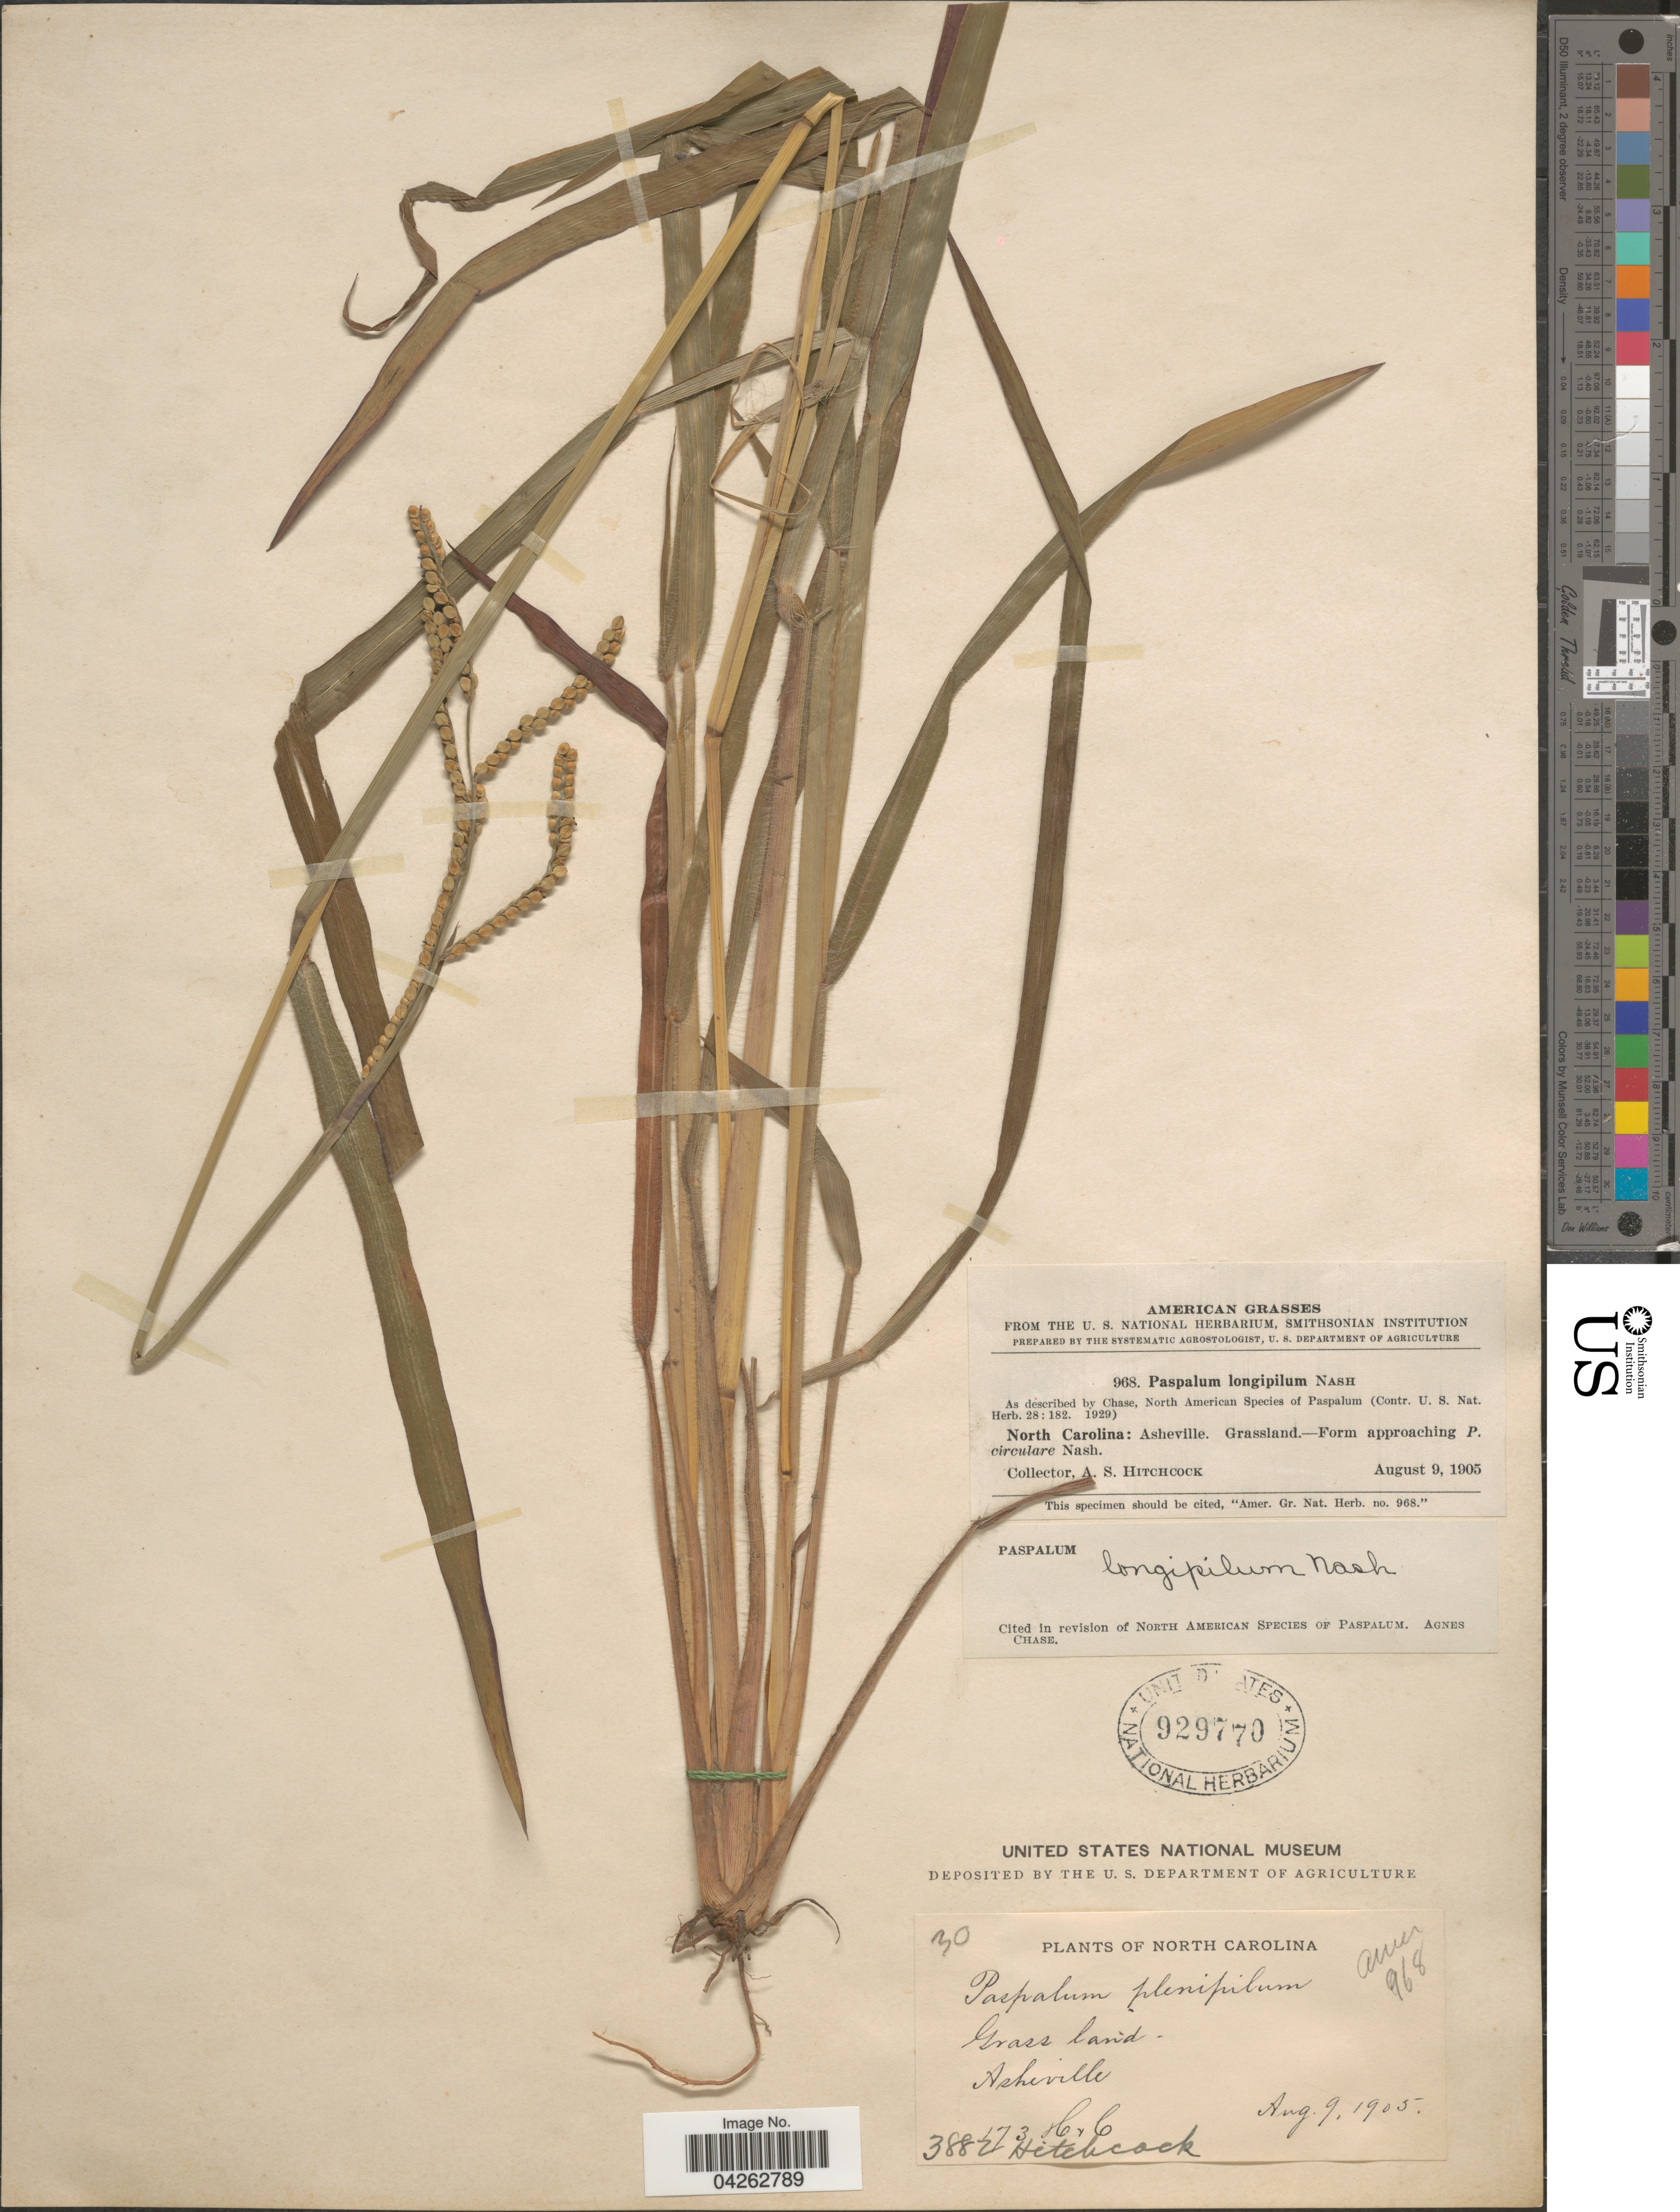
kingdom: Plantae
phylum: Tracheophyta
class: Liliopsida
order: Poales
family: Poaceae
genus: Paspalum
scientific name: Paspalum longipilum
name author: Nash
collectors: A. S. Hitchcock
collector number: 968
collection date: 1905-08-09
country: United States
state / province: North Carolina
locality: Asheville.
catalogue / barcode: US 929770